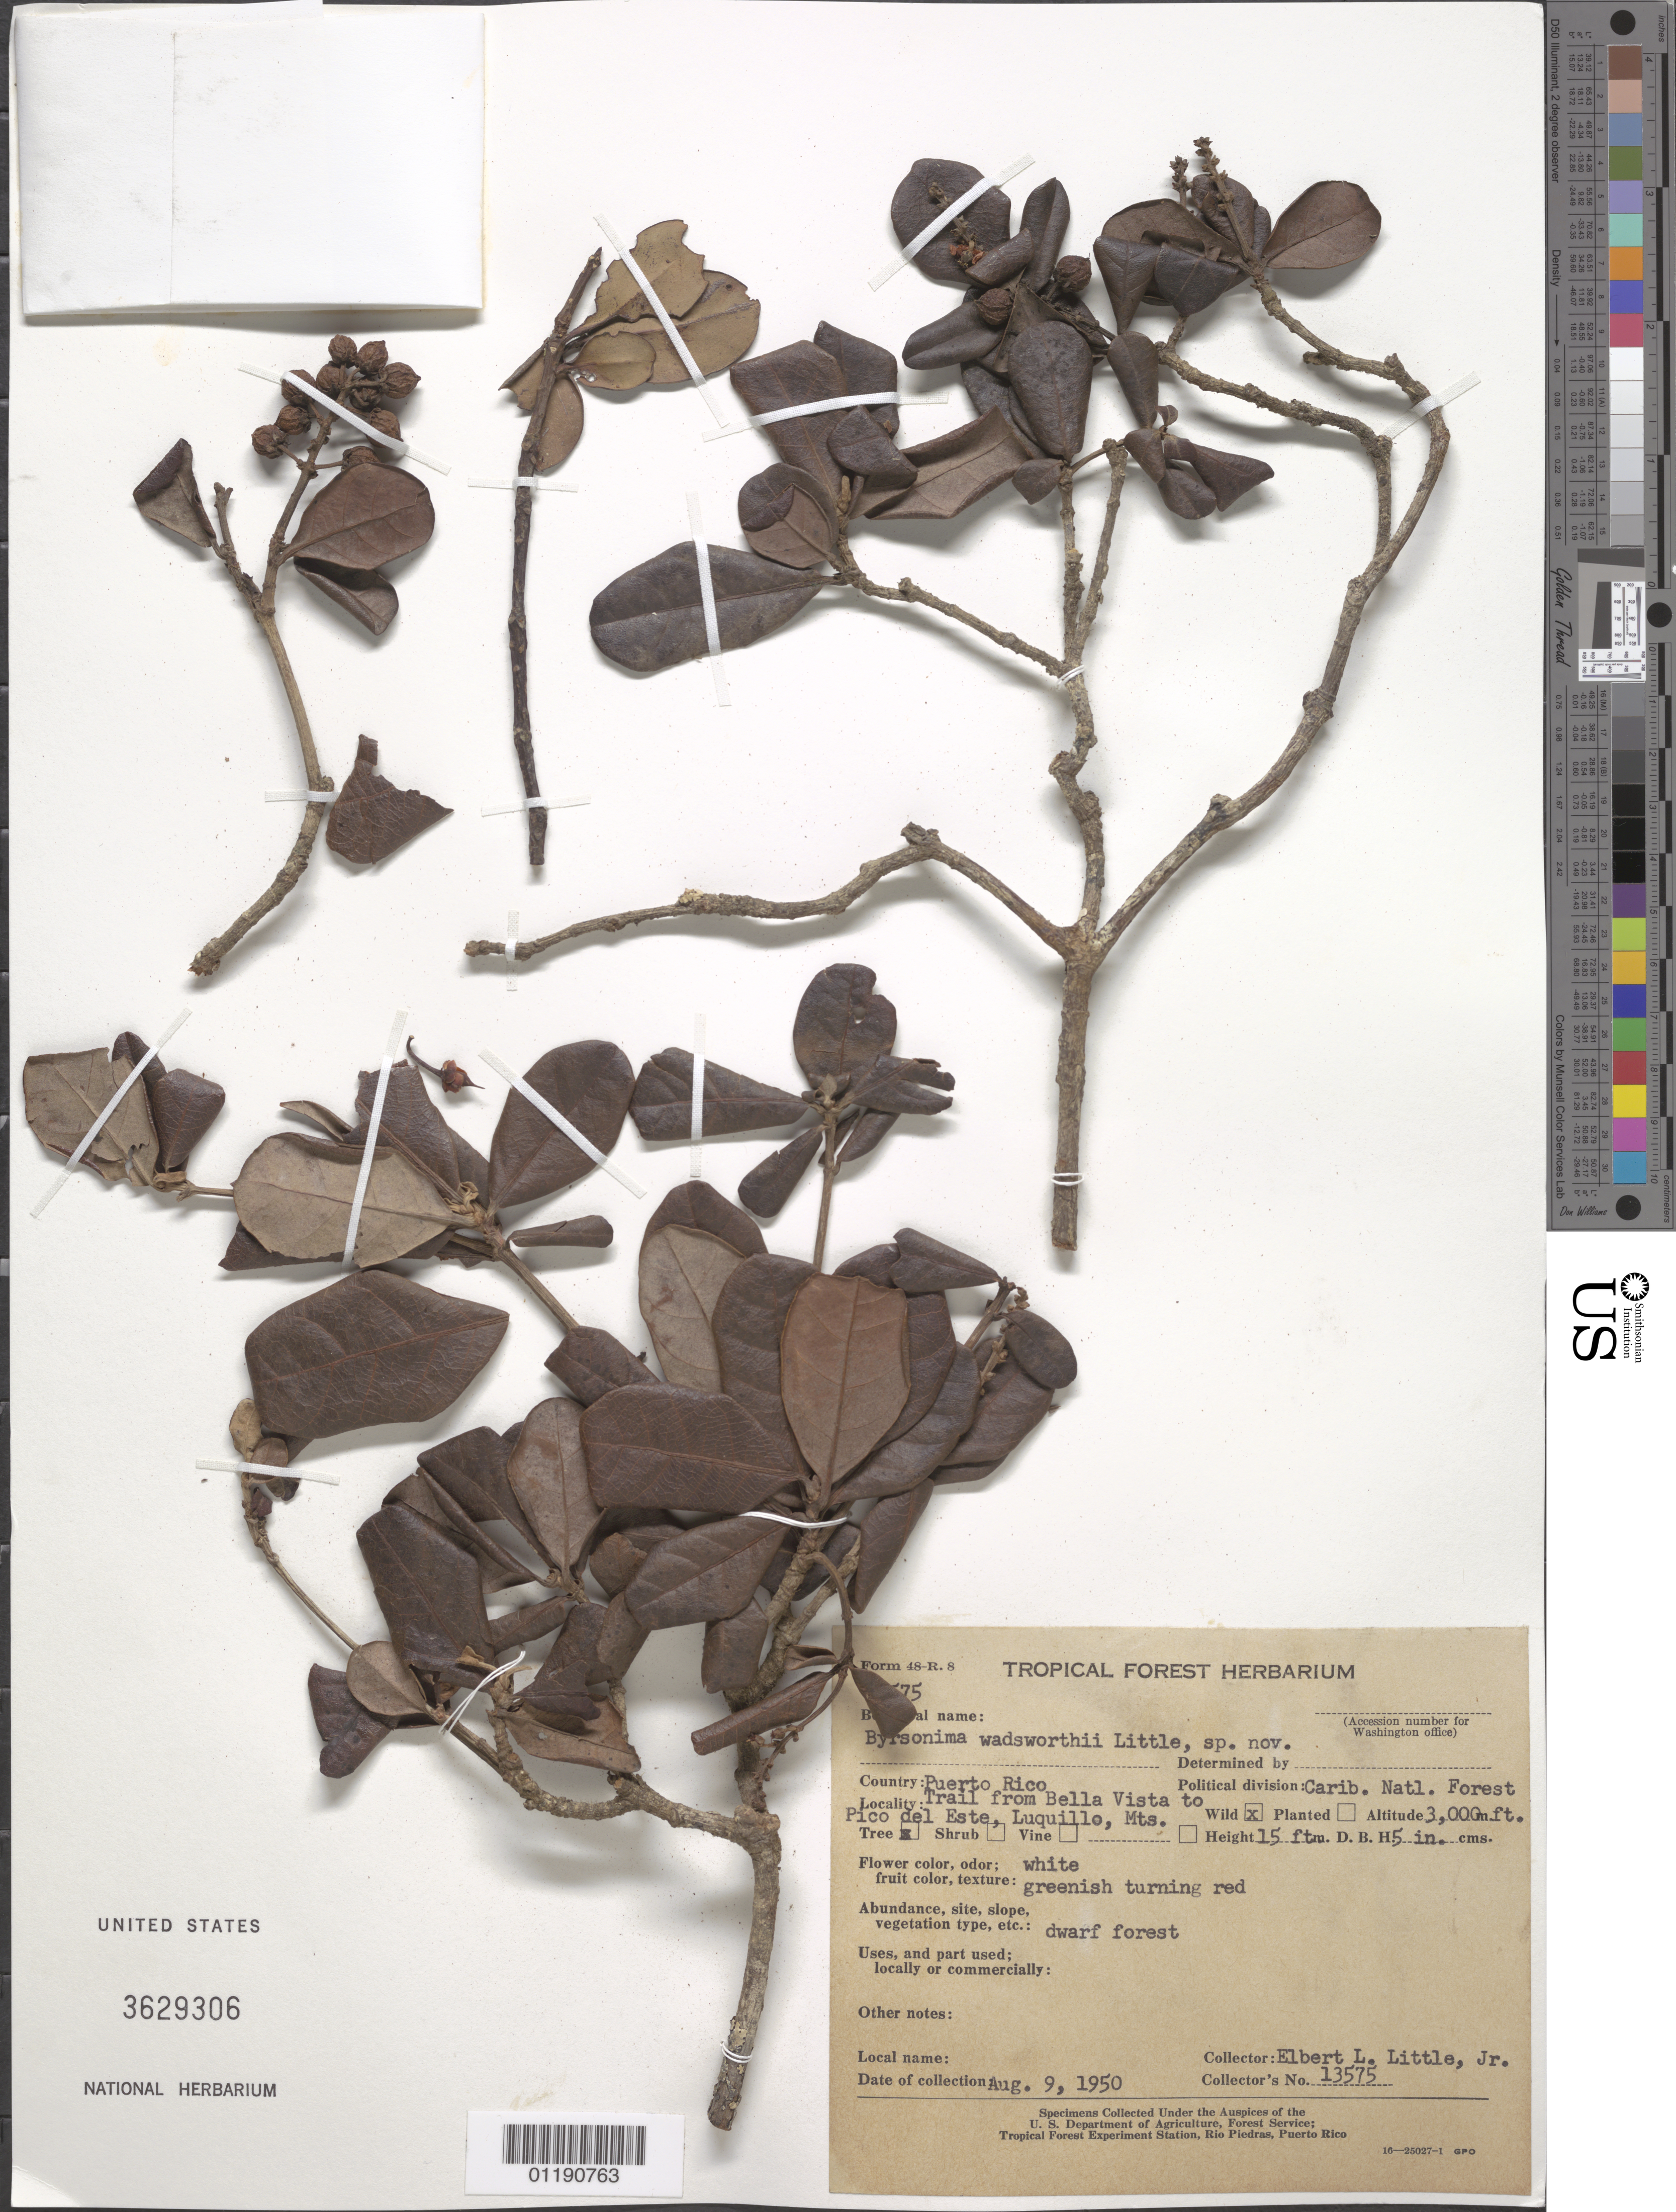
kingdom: Plantae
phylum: Tracheophyta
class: Magnoliopsida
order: Malpighiales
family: Malpighiaceae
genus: Byrsonima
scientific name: Byrsonima wadsworthii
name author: Little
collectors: E. L. Little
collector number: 13575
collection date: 1950-08-09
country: Puerto Rico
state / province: Carib. Natl. Forest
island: Puerto Rico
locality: Trail from Bella Vista to Pico del Este, Luquillo, Mts.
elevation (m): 914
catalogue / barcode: US 3629306